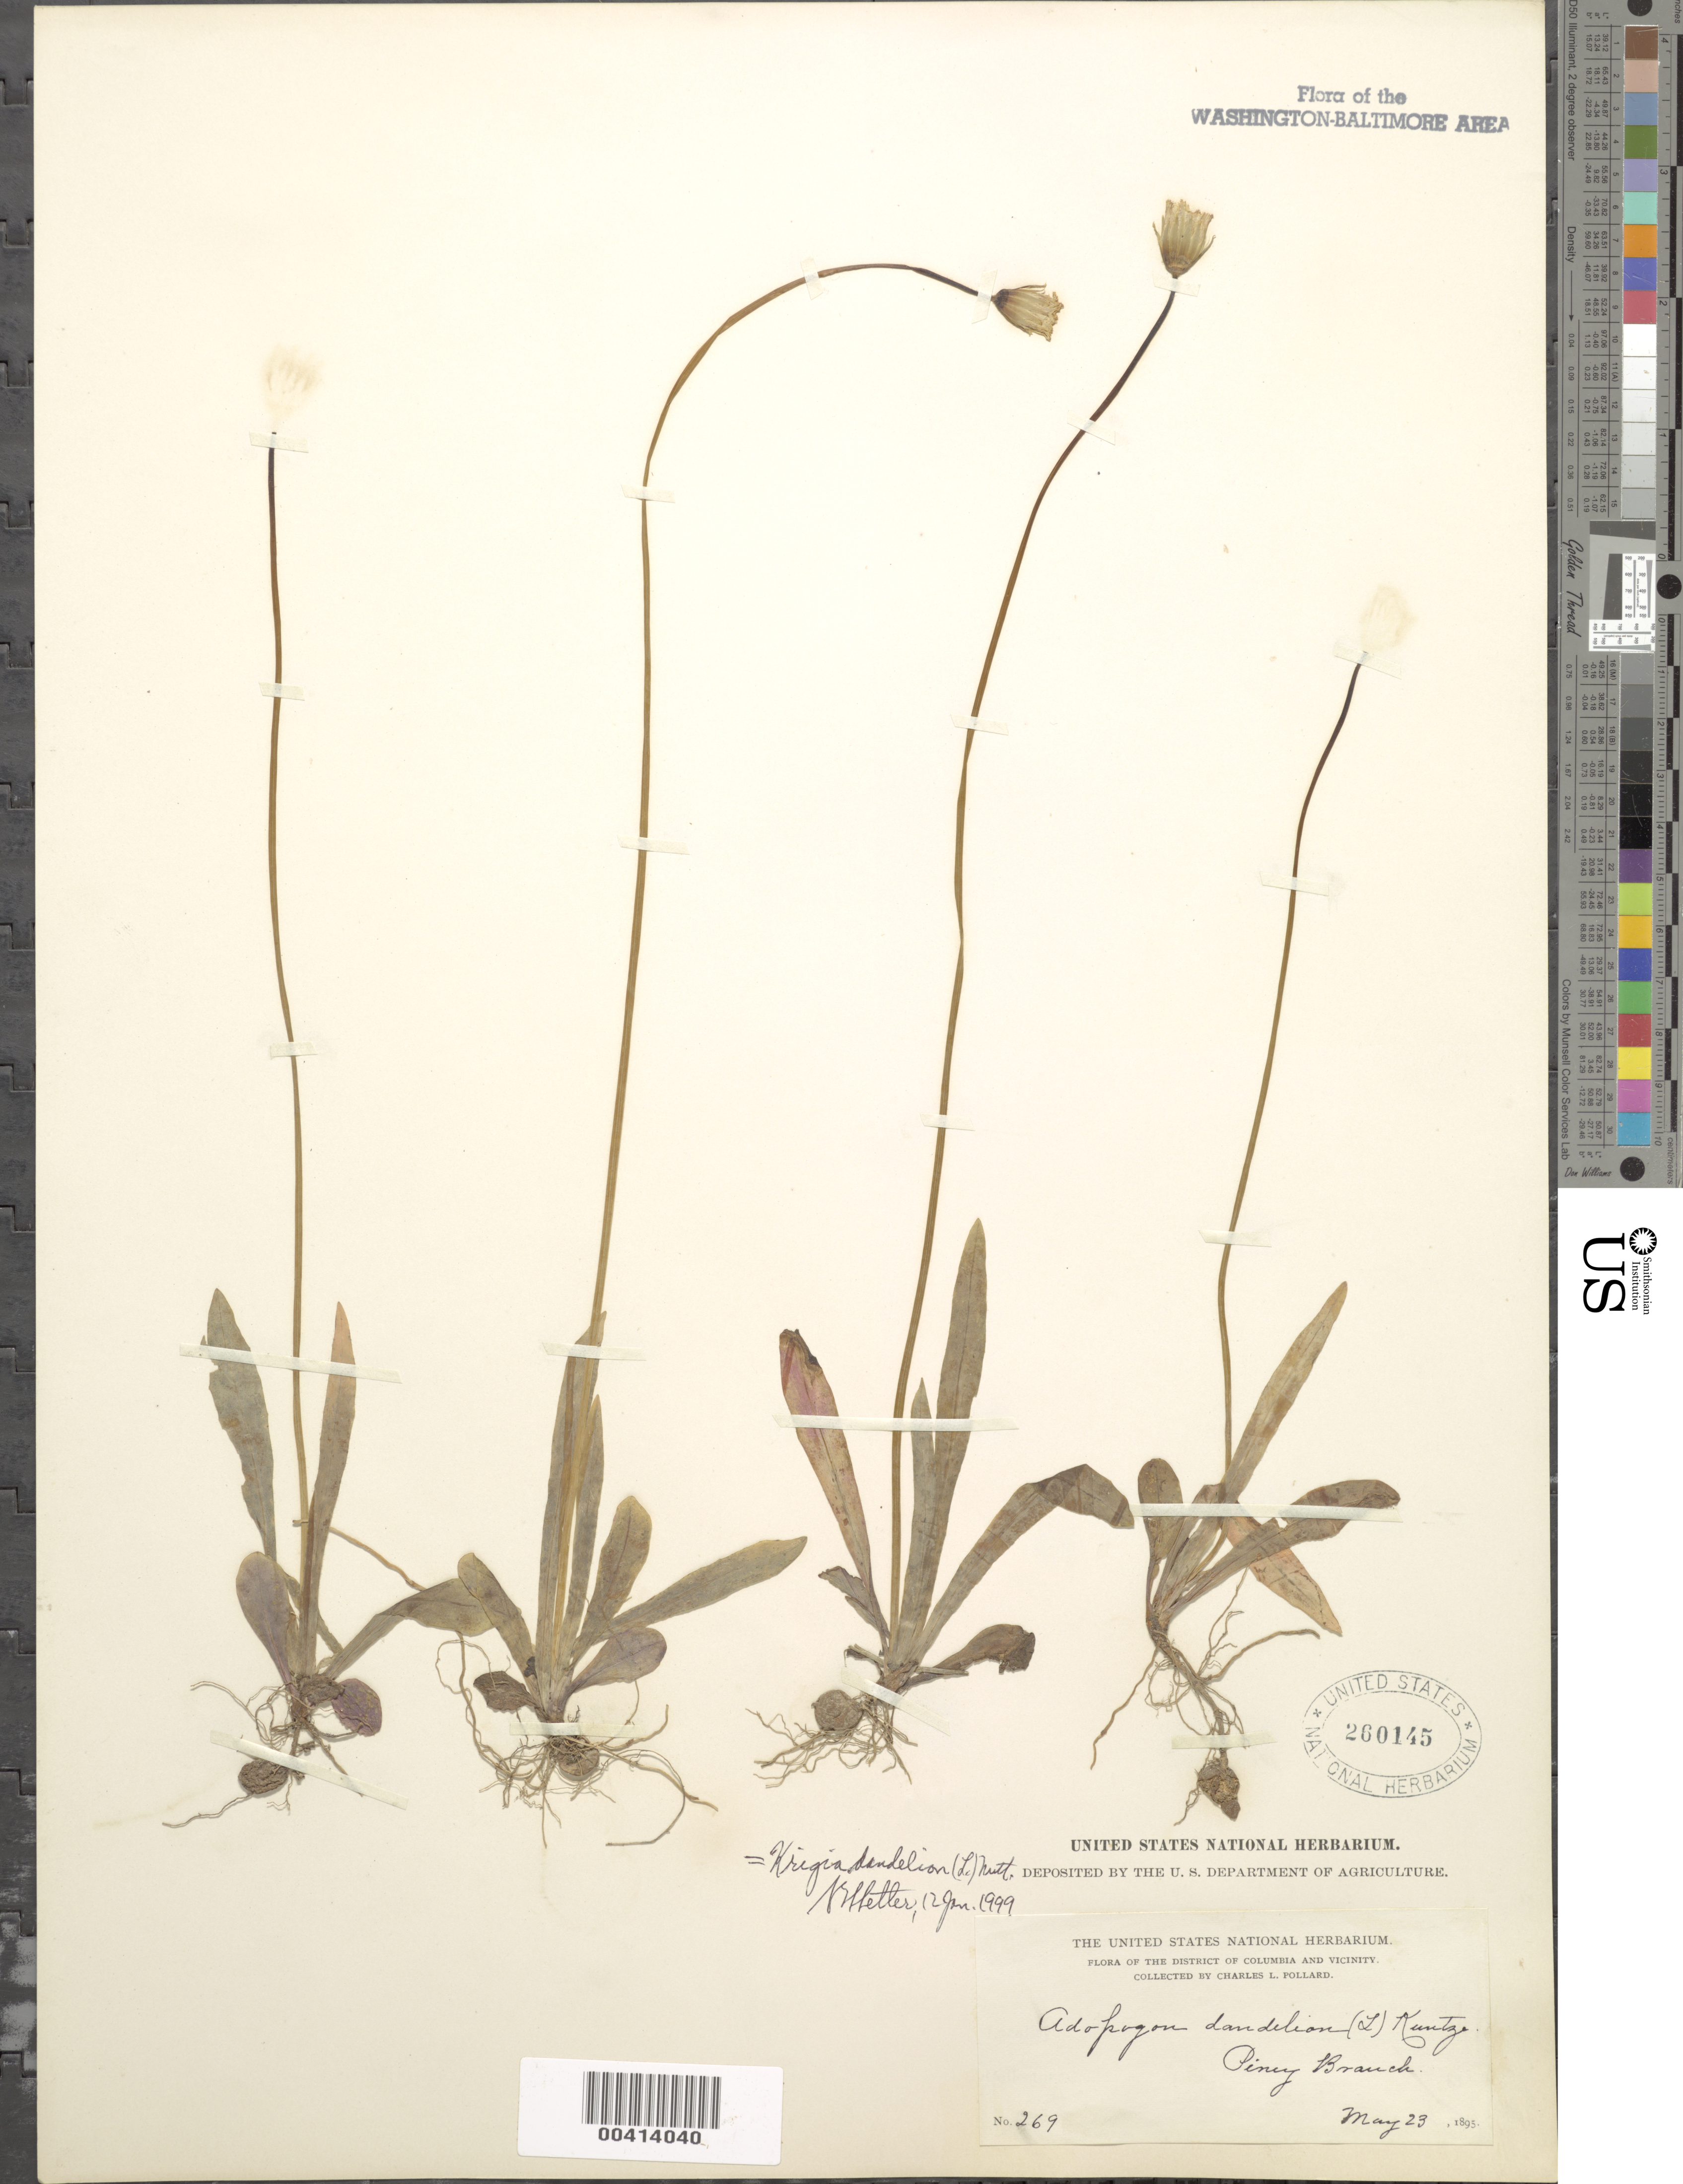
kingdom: Plantae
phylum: Tracheophyta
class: Magnoliopsida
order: Asterales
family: Asteraceae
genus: Krigia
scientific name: Krigia dandelion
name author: (L.) Nutt.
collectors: C. L. Pollard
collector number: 269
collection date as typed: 23 May 1895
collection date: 1895-05-23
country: United States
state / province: District of Columbia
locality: Piney Branch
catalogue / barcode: US 260145